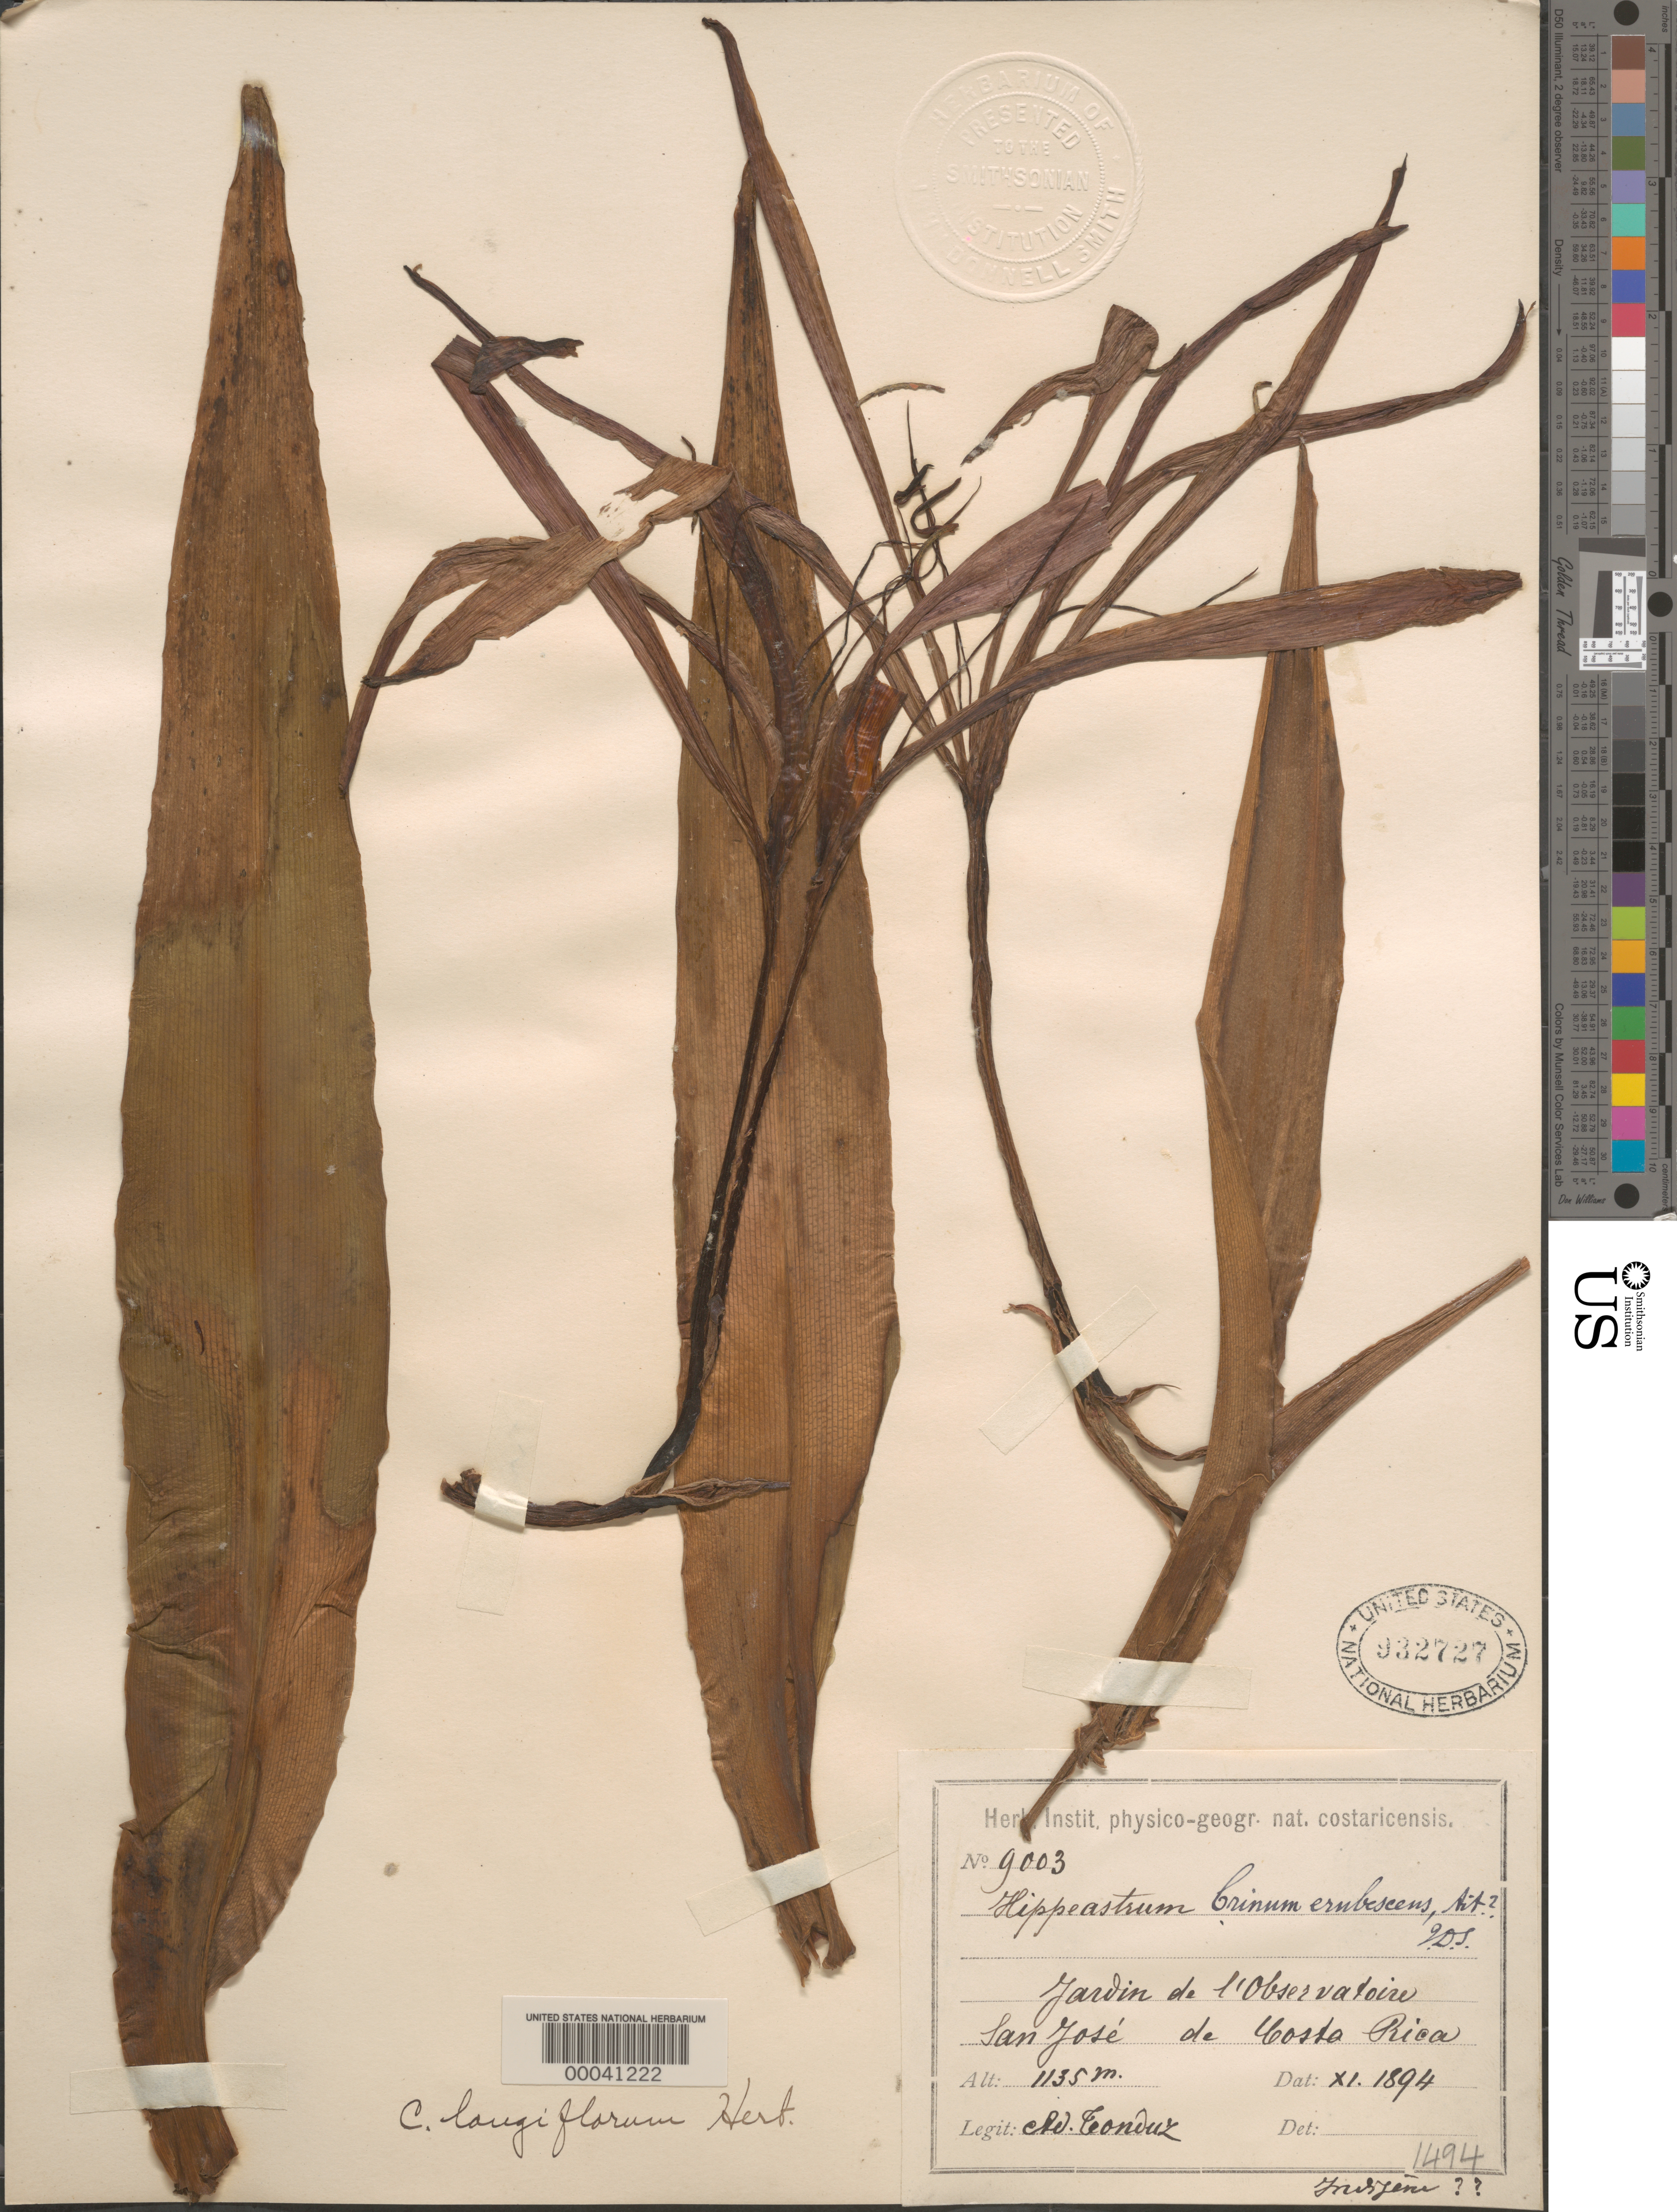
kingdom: Plantae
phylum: Tracheophyta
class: Liliopsida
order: Asparagales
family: Amaryllidaceae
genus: Crinum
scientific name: Crinum longiflorum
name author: Herb.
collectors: A. Tonduz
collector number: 9003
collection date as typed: Nov 1894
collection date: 1894-11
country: Costa Rica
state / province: San José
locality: San jose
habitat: In garden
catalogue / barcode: US 932727